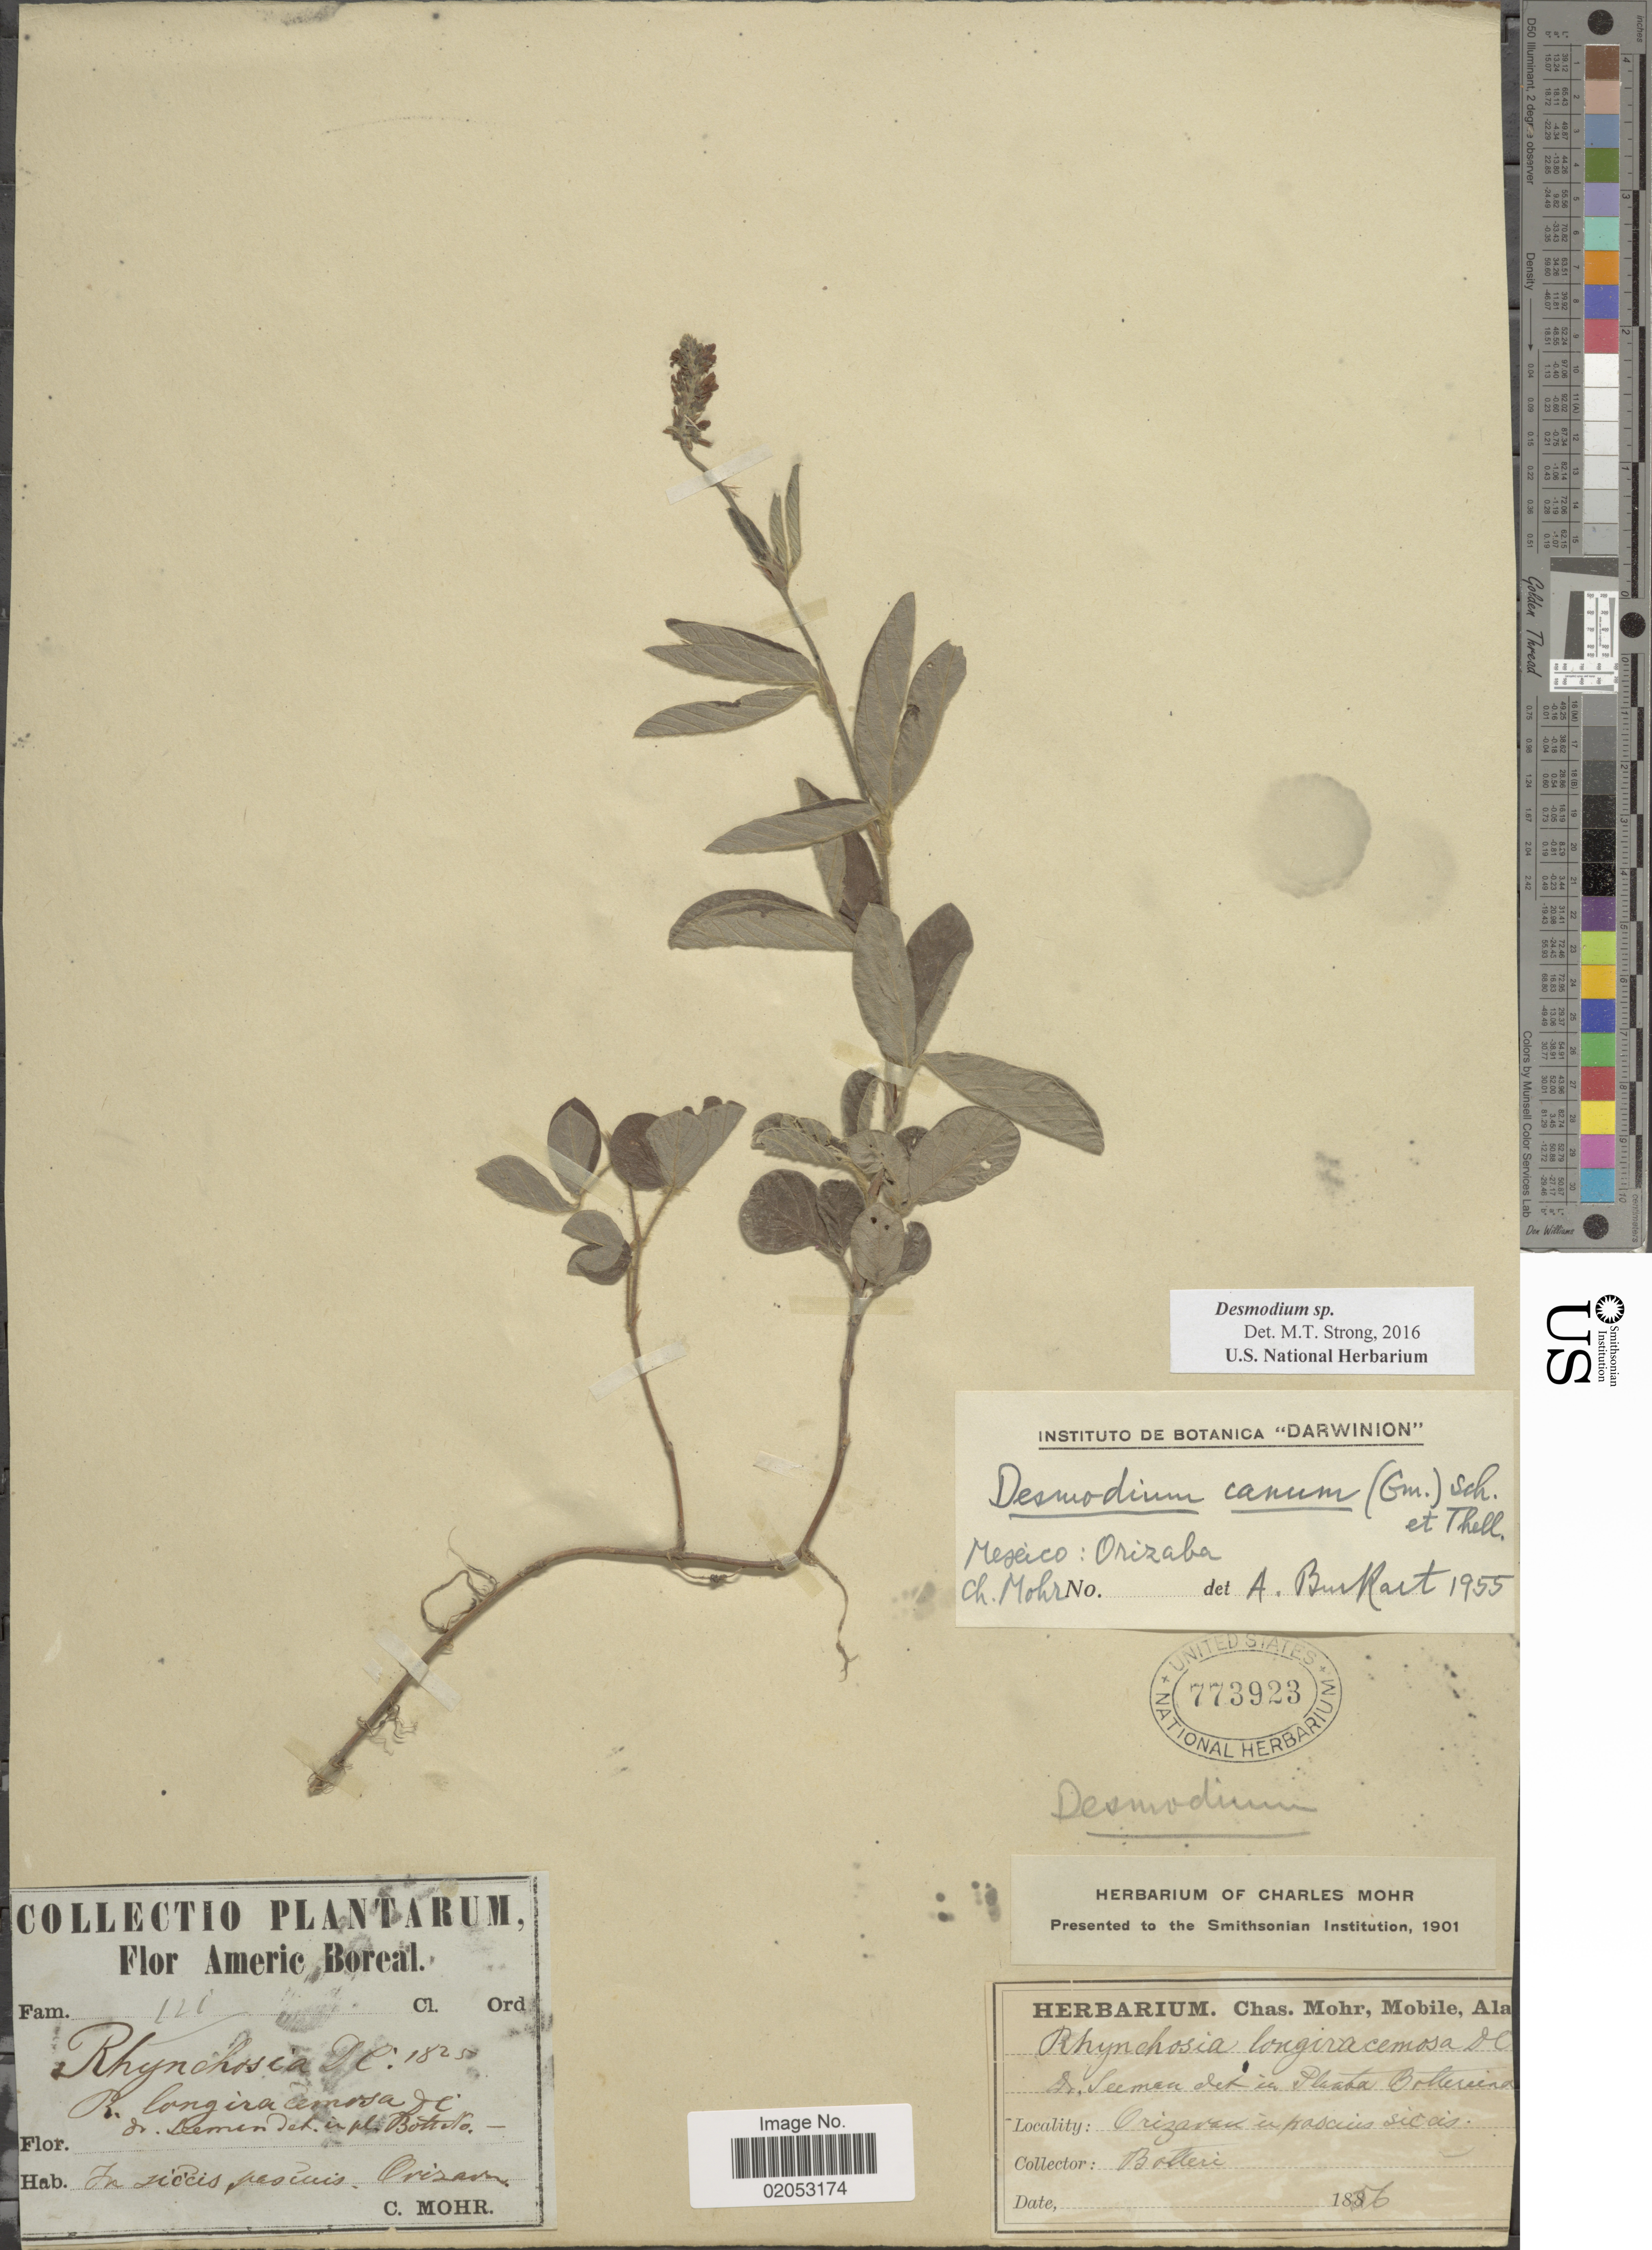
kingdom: Plantae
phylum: Tracheophyta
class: Magnoliopsida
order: Fabales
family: Fabaceae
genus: Desmodium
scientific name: Desmodium sp.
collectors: -. Botteri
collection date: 1856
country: Mexico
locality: Orizaba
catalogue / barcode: US 773923